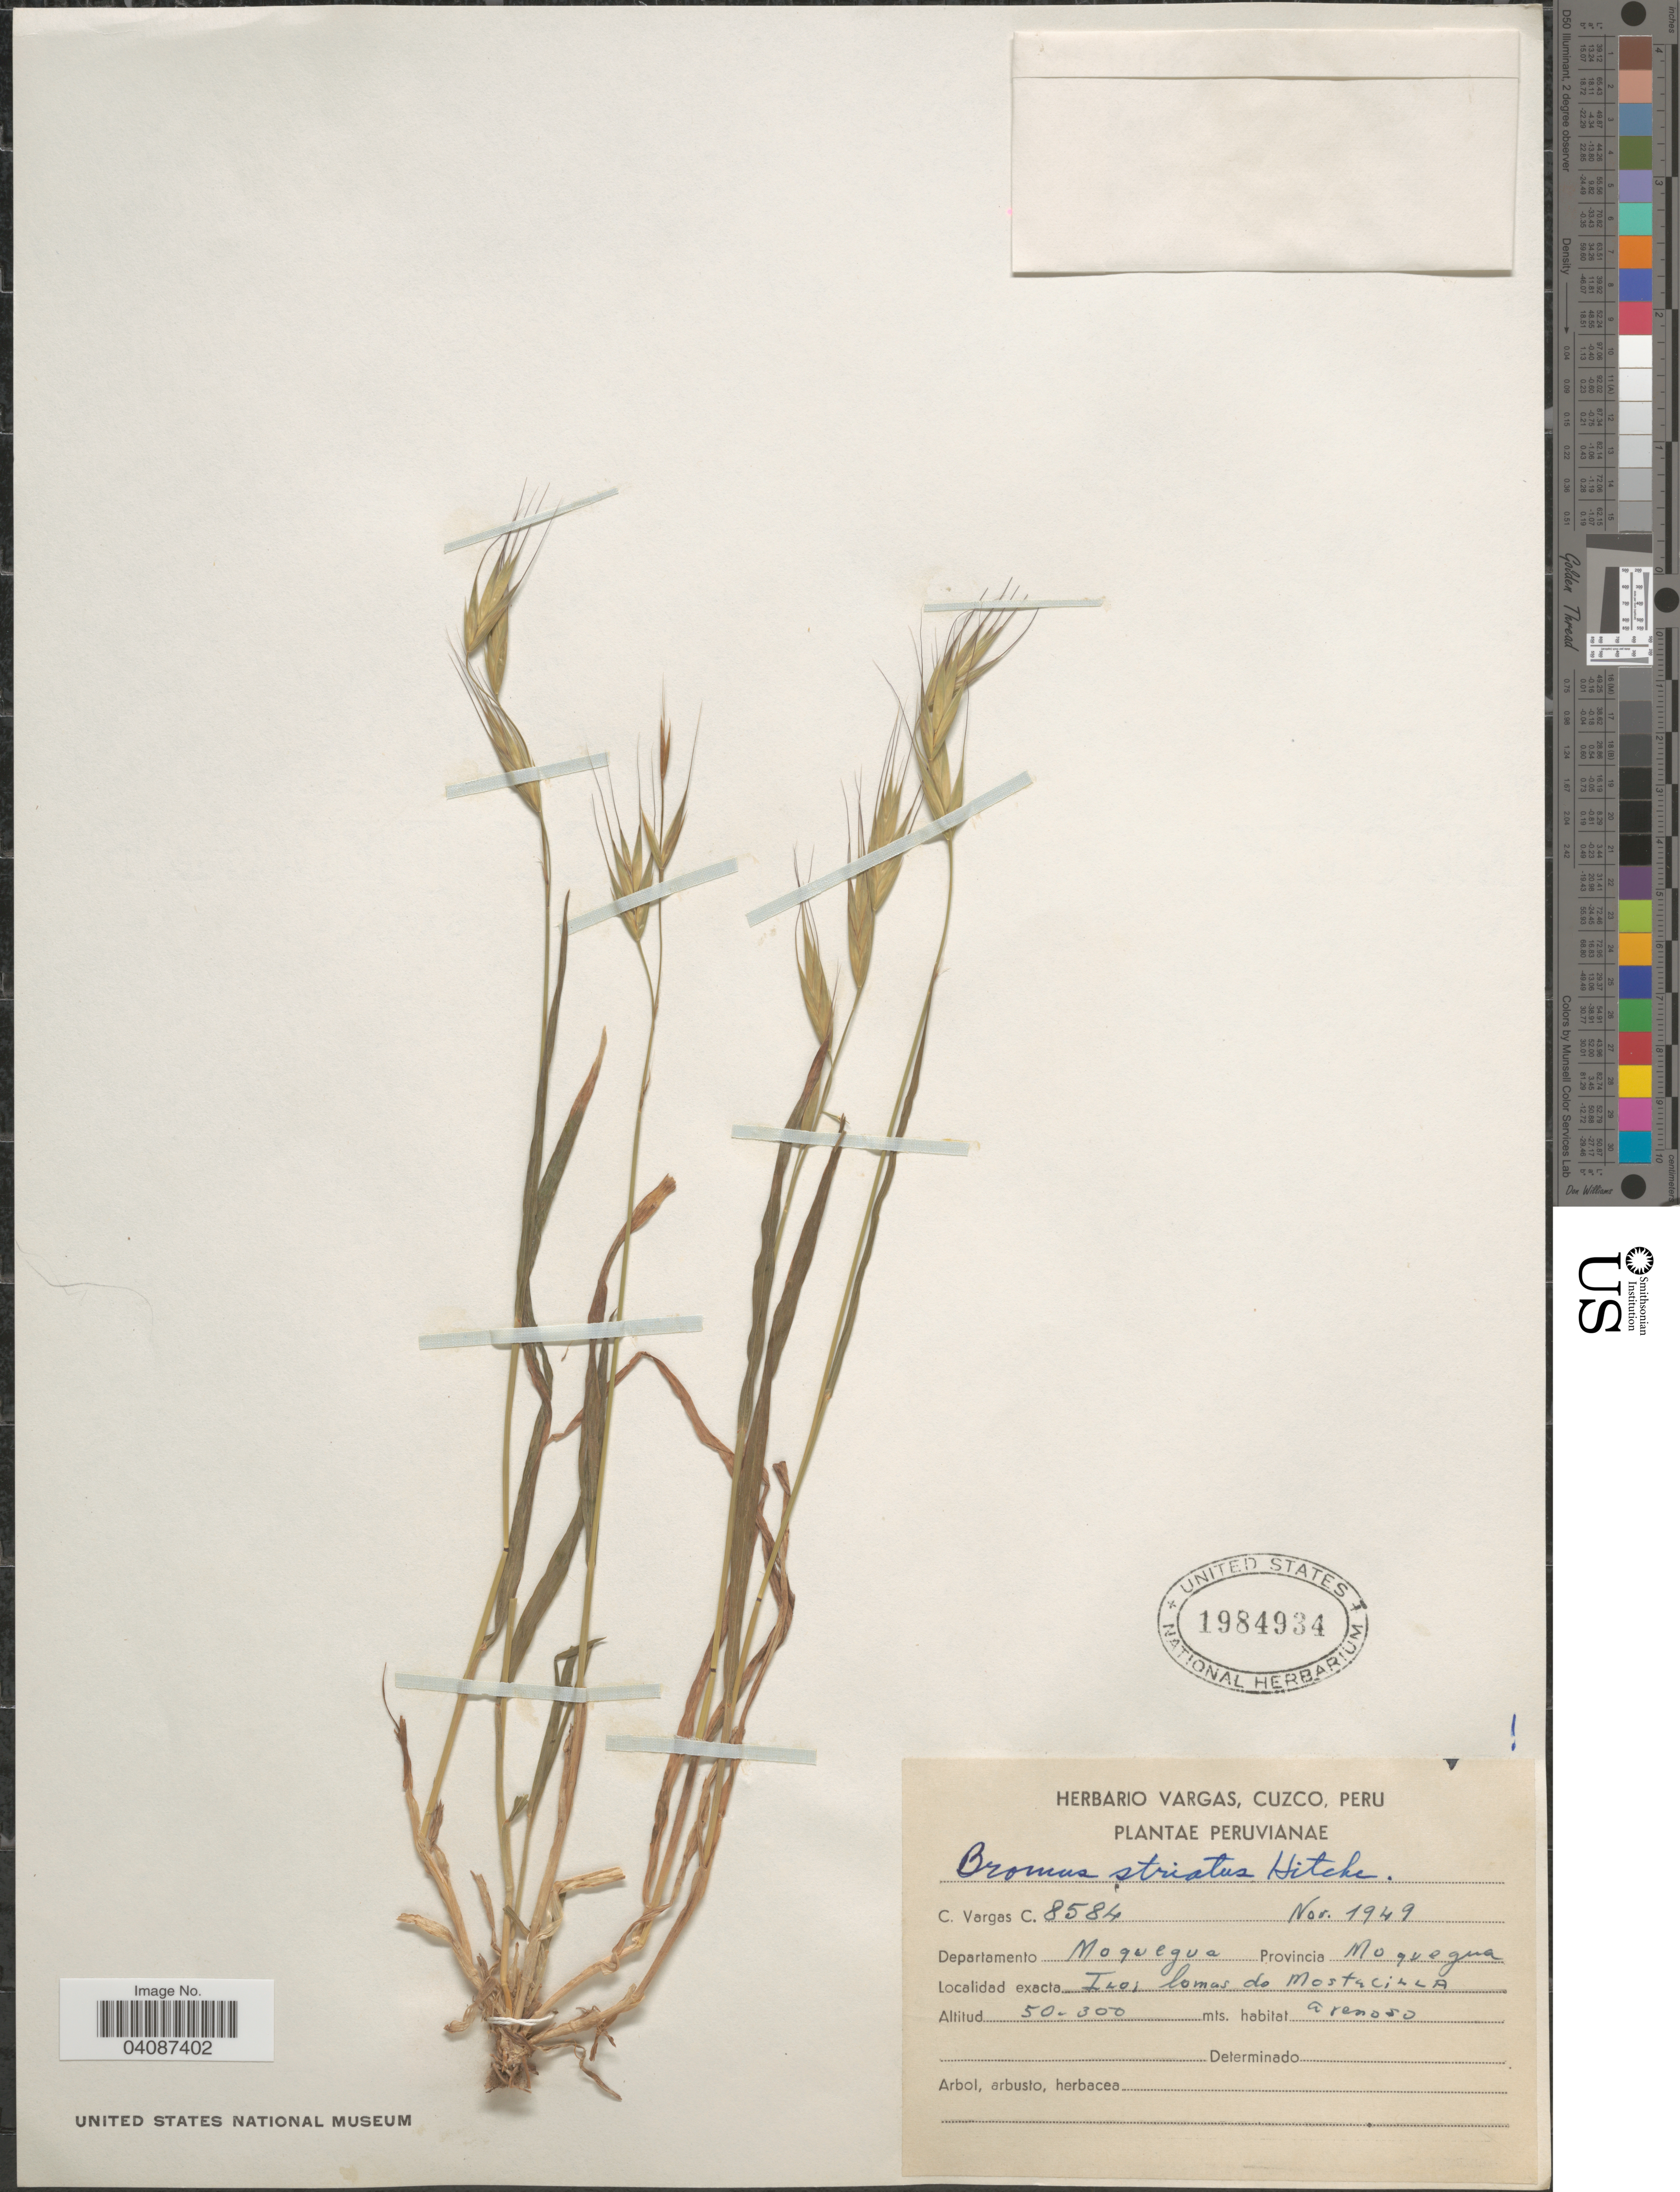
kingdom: Plantae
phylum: Tracheophyta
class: Liliopsida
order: Poales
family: Poaceae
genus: Bromus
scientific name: Bromus striatus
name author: Hitchc.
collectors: C. Vargas Calderón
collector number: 8584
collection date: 1949-11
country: Peru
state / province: Moquegua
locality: Ilo, lomas de Mostacilla, Departamento Moquegua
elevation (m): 50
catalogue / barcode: US 1984934